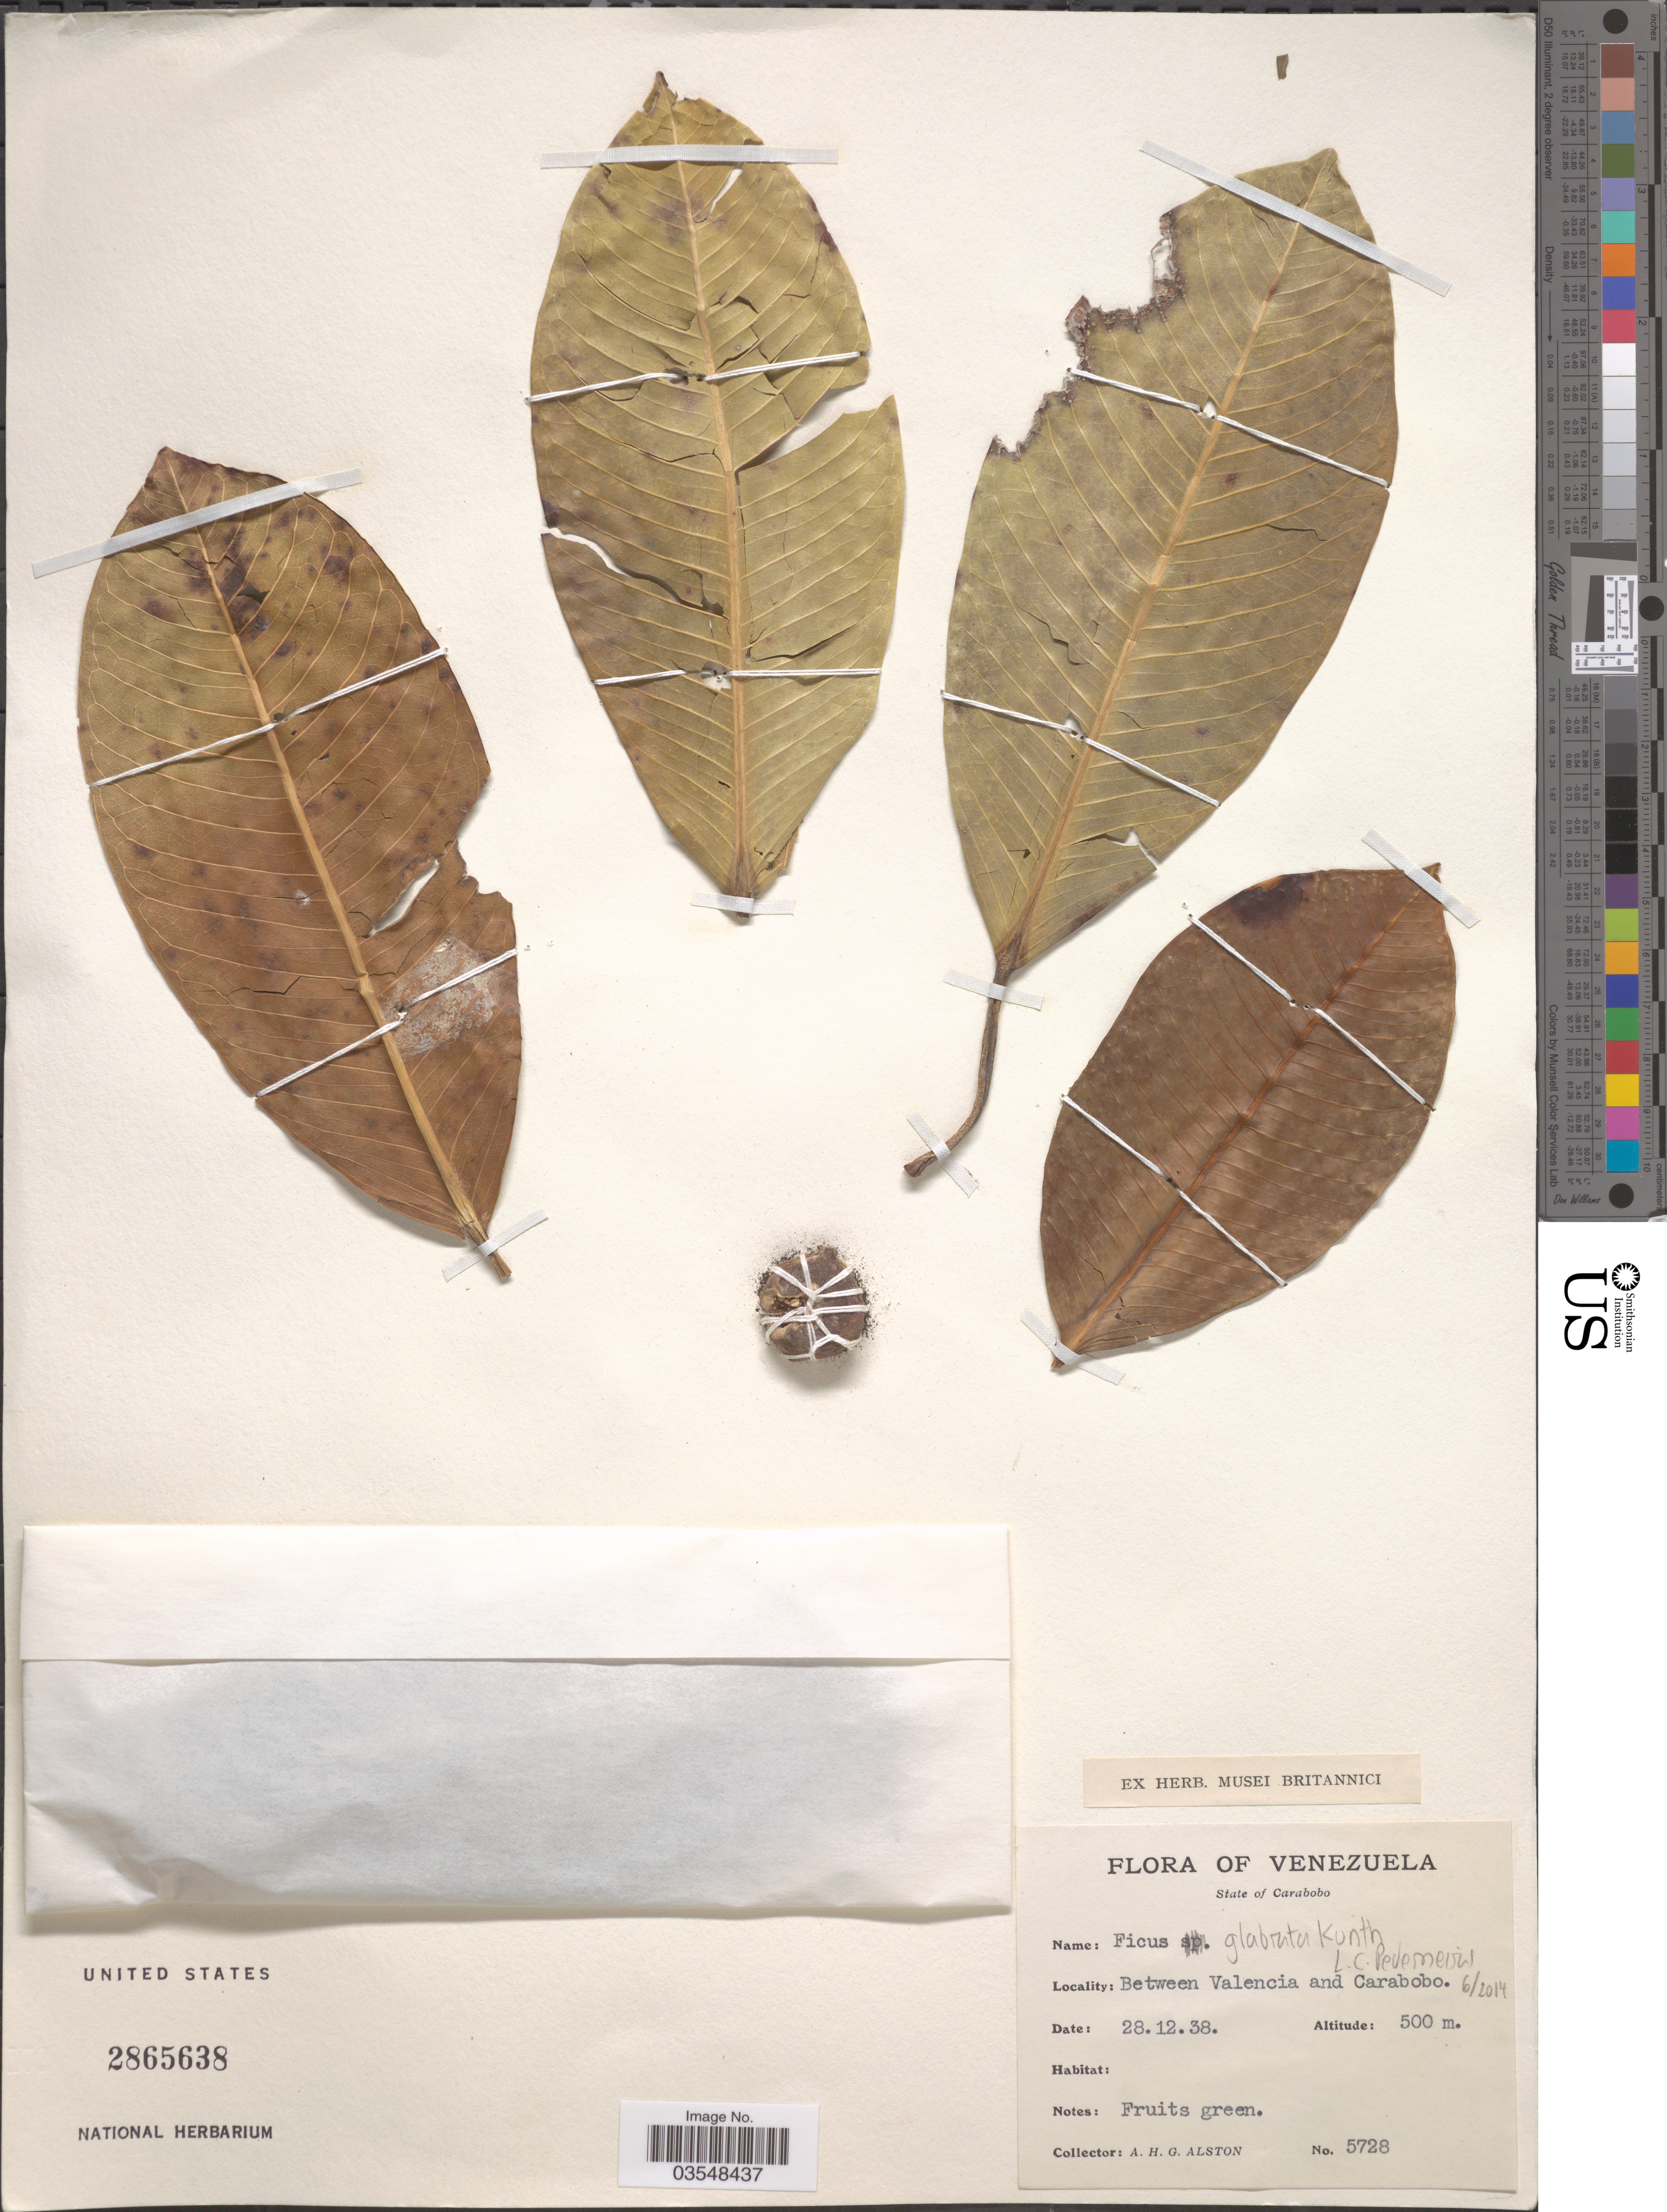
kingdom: Plantae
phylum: Tracheophyta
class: Magnoliopsida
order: Rosales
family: Moraceae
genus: Ficus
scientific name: Ficus glabrata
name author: Kunth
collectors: A. H. Alston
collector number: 5728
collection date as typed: Transcribed d/m/y: 28/12/38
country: Venezuela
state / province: Carabobo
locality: Between Valencia and Carabobo.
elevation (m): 500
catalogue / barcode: US 2865638